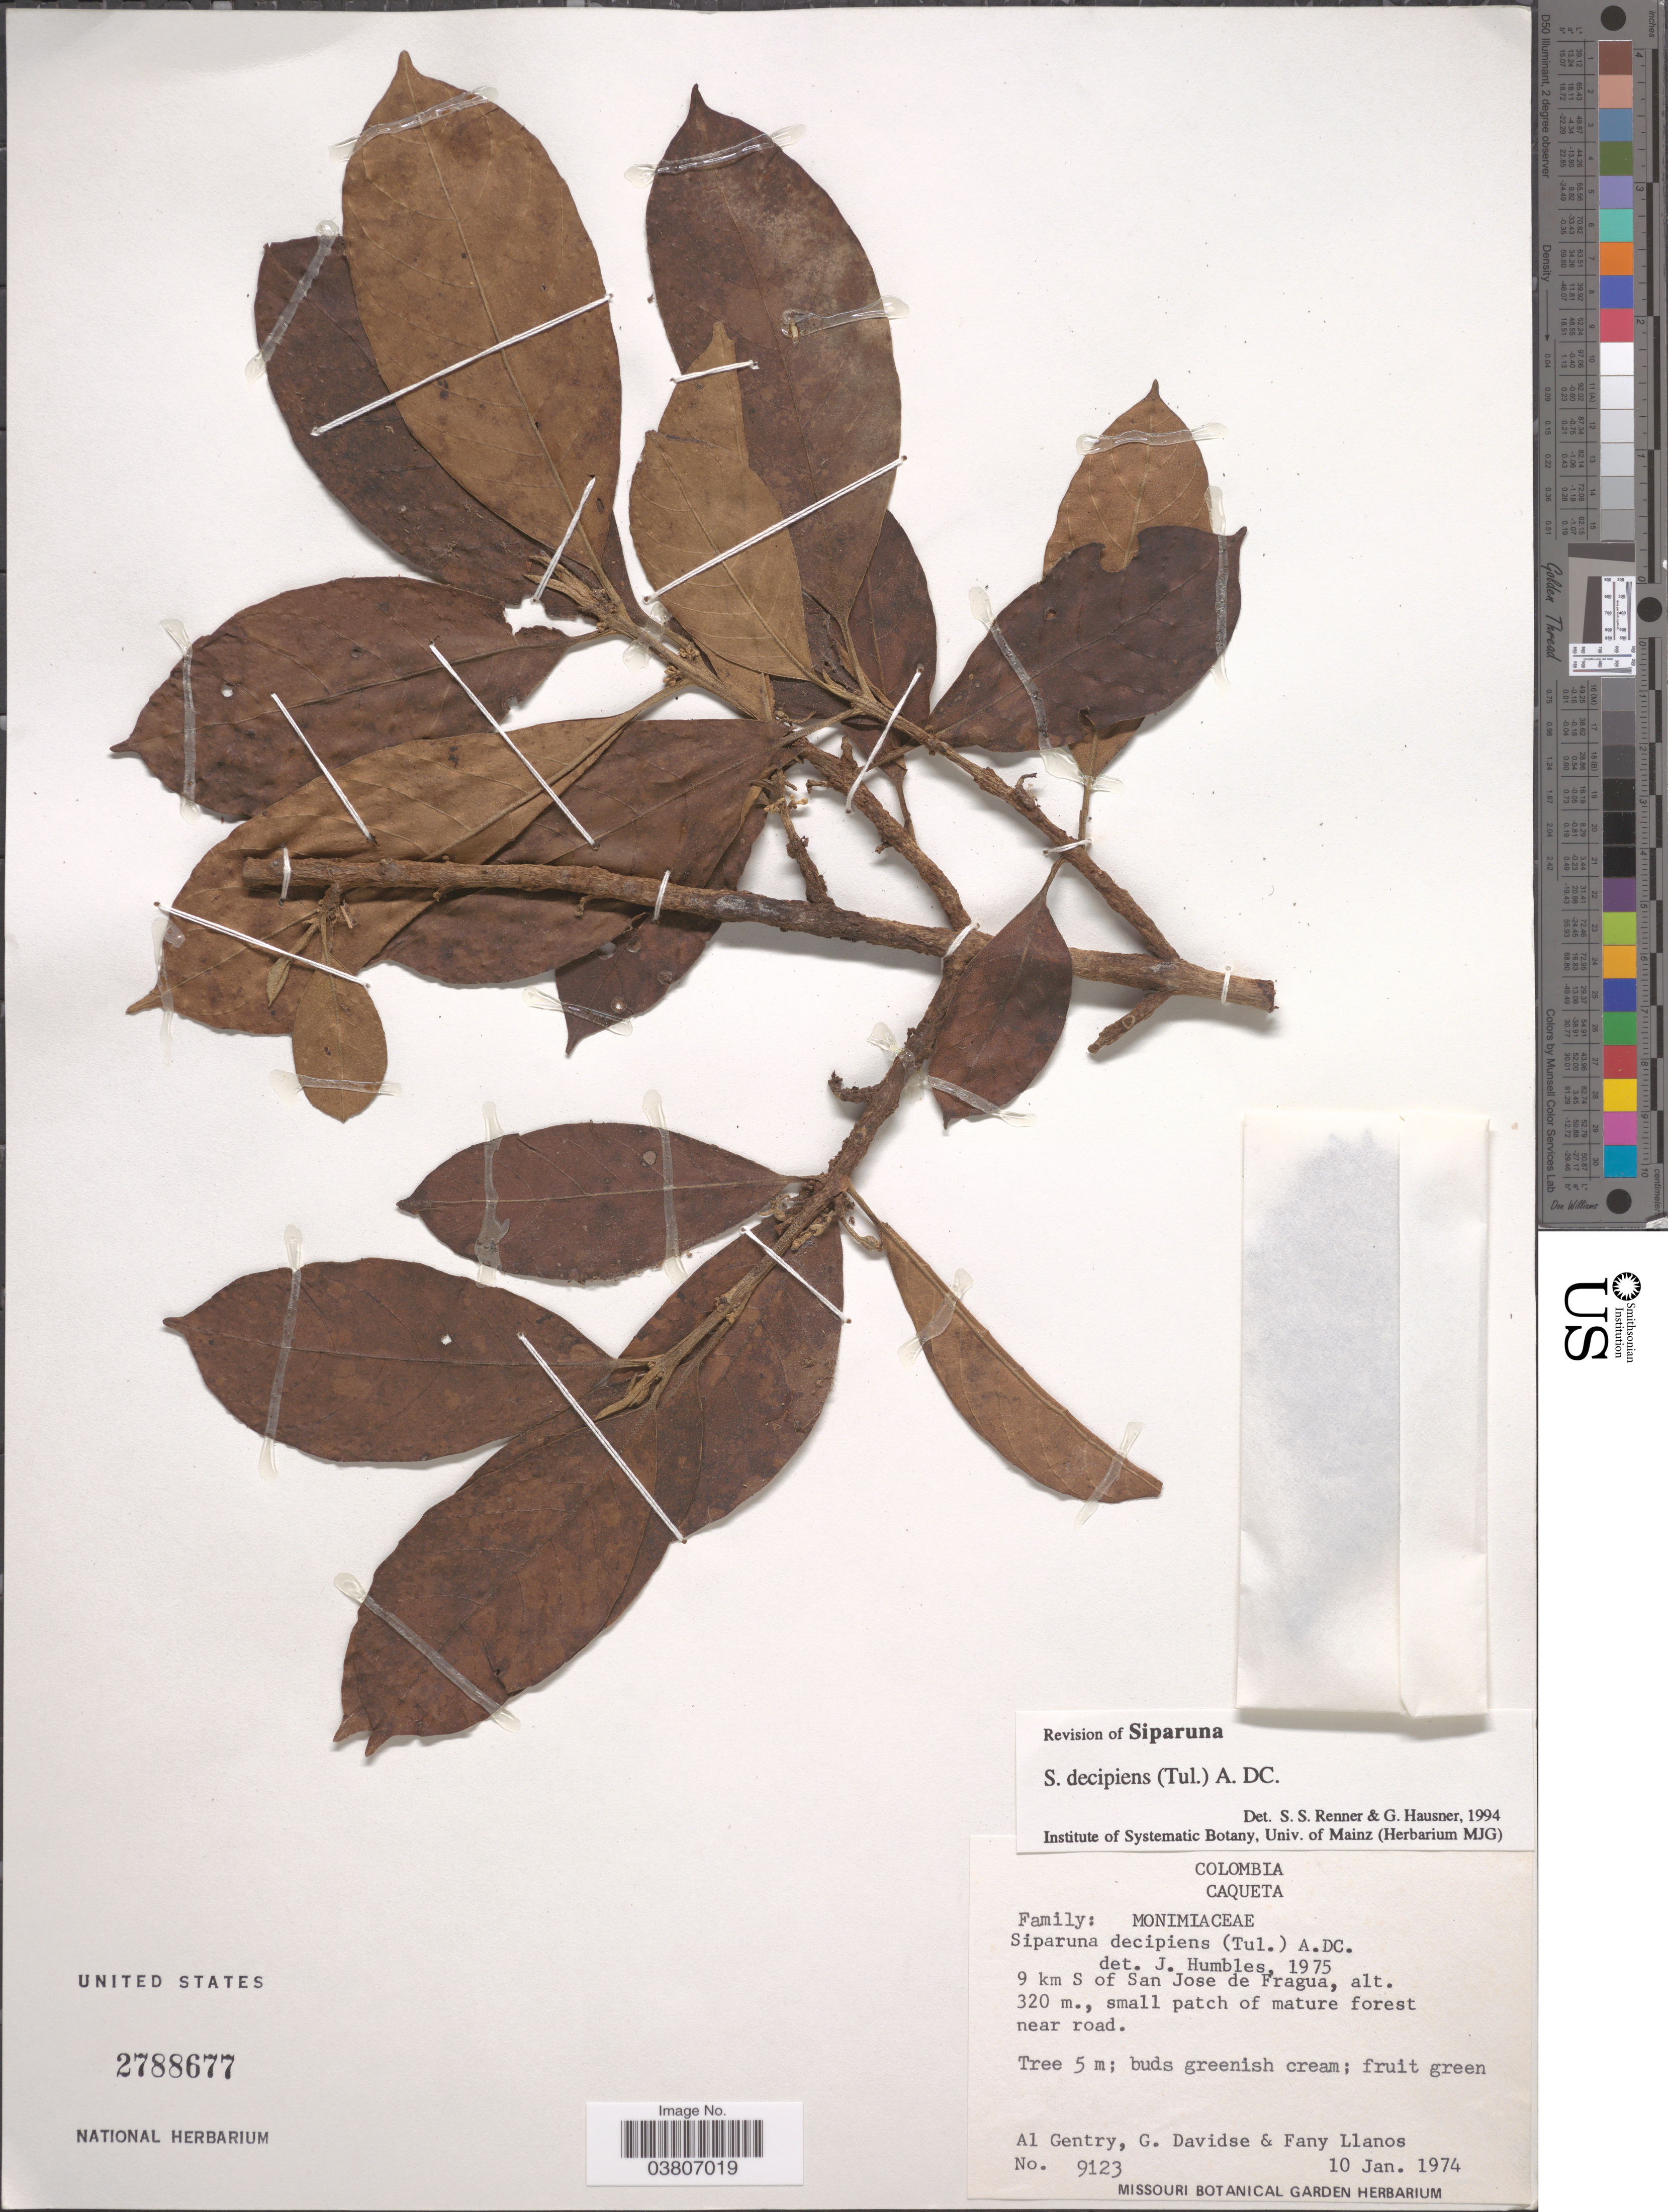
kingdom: Plantae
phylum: Tracheophyta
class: Magnoliopsida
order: Laurales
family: Siparunaceae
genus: Siparuna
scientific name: Siparuna decipiens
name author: (Tul.) A. DC.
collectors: A. H. Gentry, G. Davidse & F. Llanos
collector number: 9123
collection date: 1974-01-10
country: Colombia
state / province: Caquetá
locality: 9 km S of San Jose de Fragua.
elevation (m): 320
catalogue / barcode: US 2788677